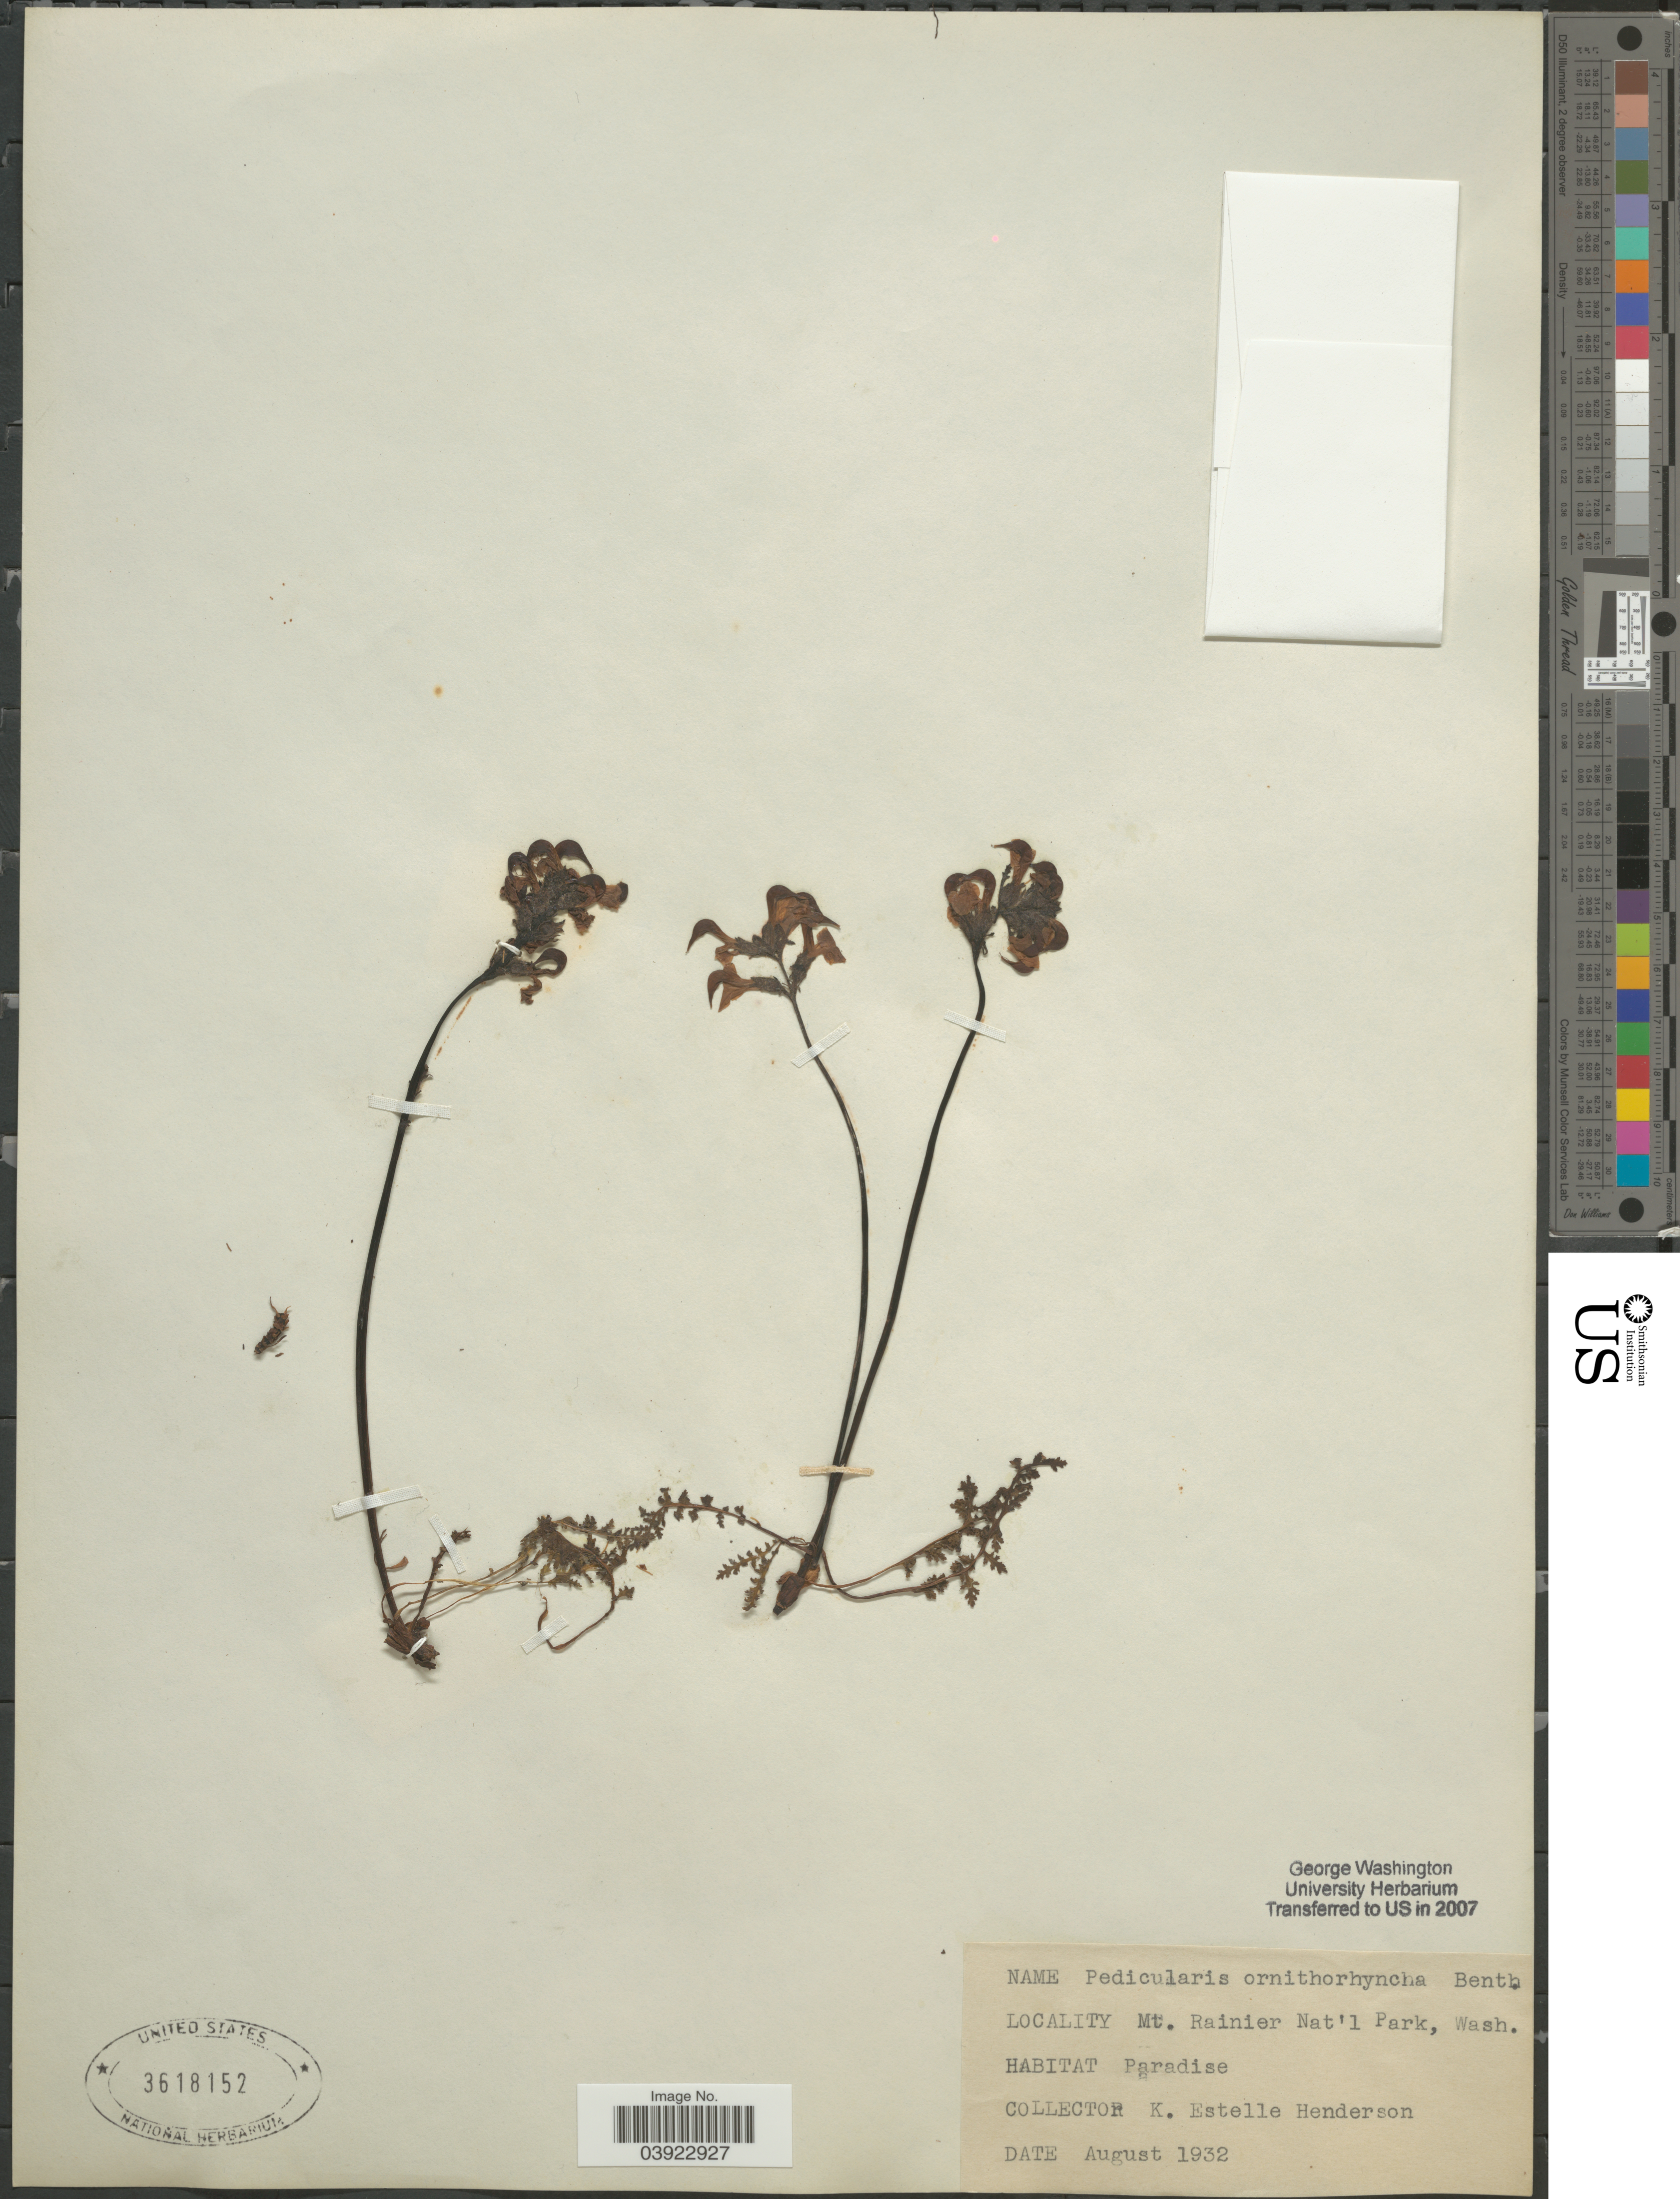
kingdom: Plantae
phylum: Tracheophyta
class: Magnoliopsida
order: Lamiales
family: Orobanchaceae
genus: Pedicularis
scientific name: Pedicularis ornithorhyncha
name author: Benth.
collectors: K. Henderson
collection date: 1932-08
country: United States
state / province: Washington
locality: Mt. Rainier Nat'l Park. Paradise.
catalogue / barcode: US 3618152